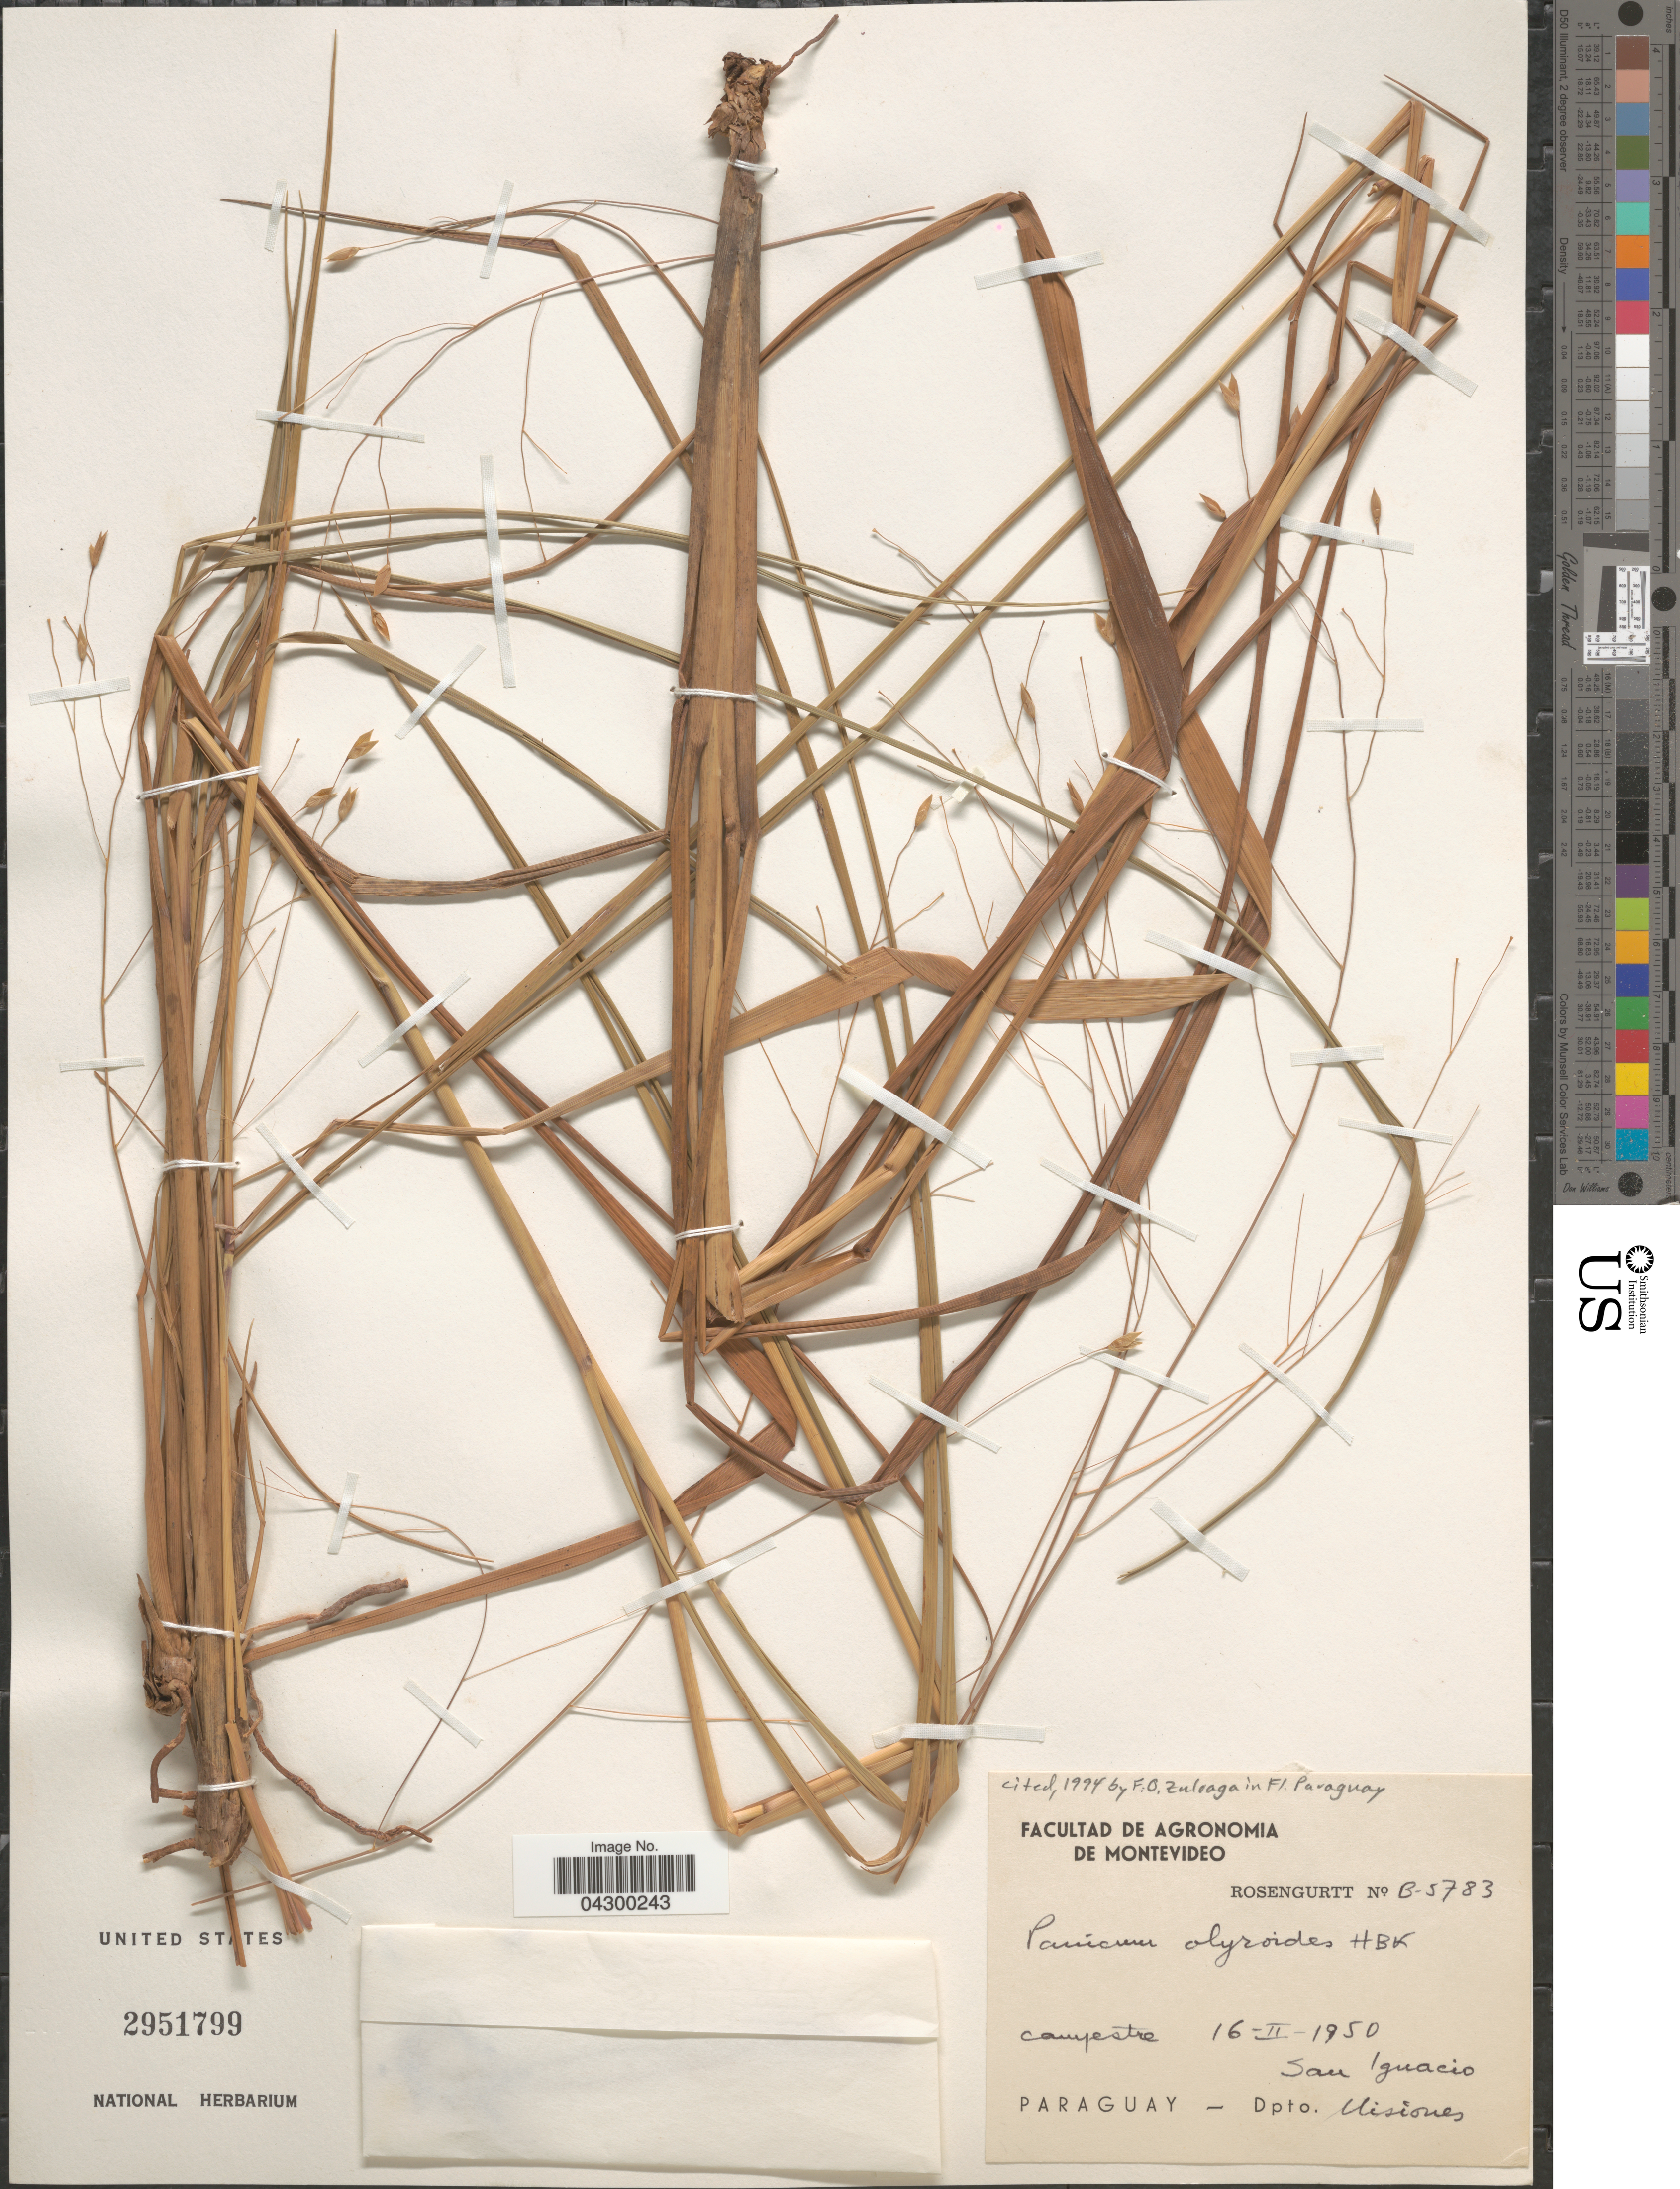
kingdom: Plantae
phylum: Tracheophyta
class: Liliopsida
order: Poales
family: Poaceae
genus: Panicum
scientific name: Panicum olyroides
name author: Kunth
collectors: Rosengurtt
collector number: B-5783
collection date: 1950-02-16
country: Paraguay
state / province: Misiones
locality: San Ignacio. Dpto. Misiones.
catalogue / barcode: US 2951799